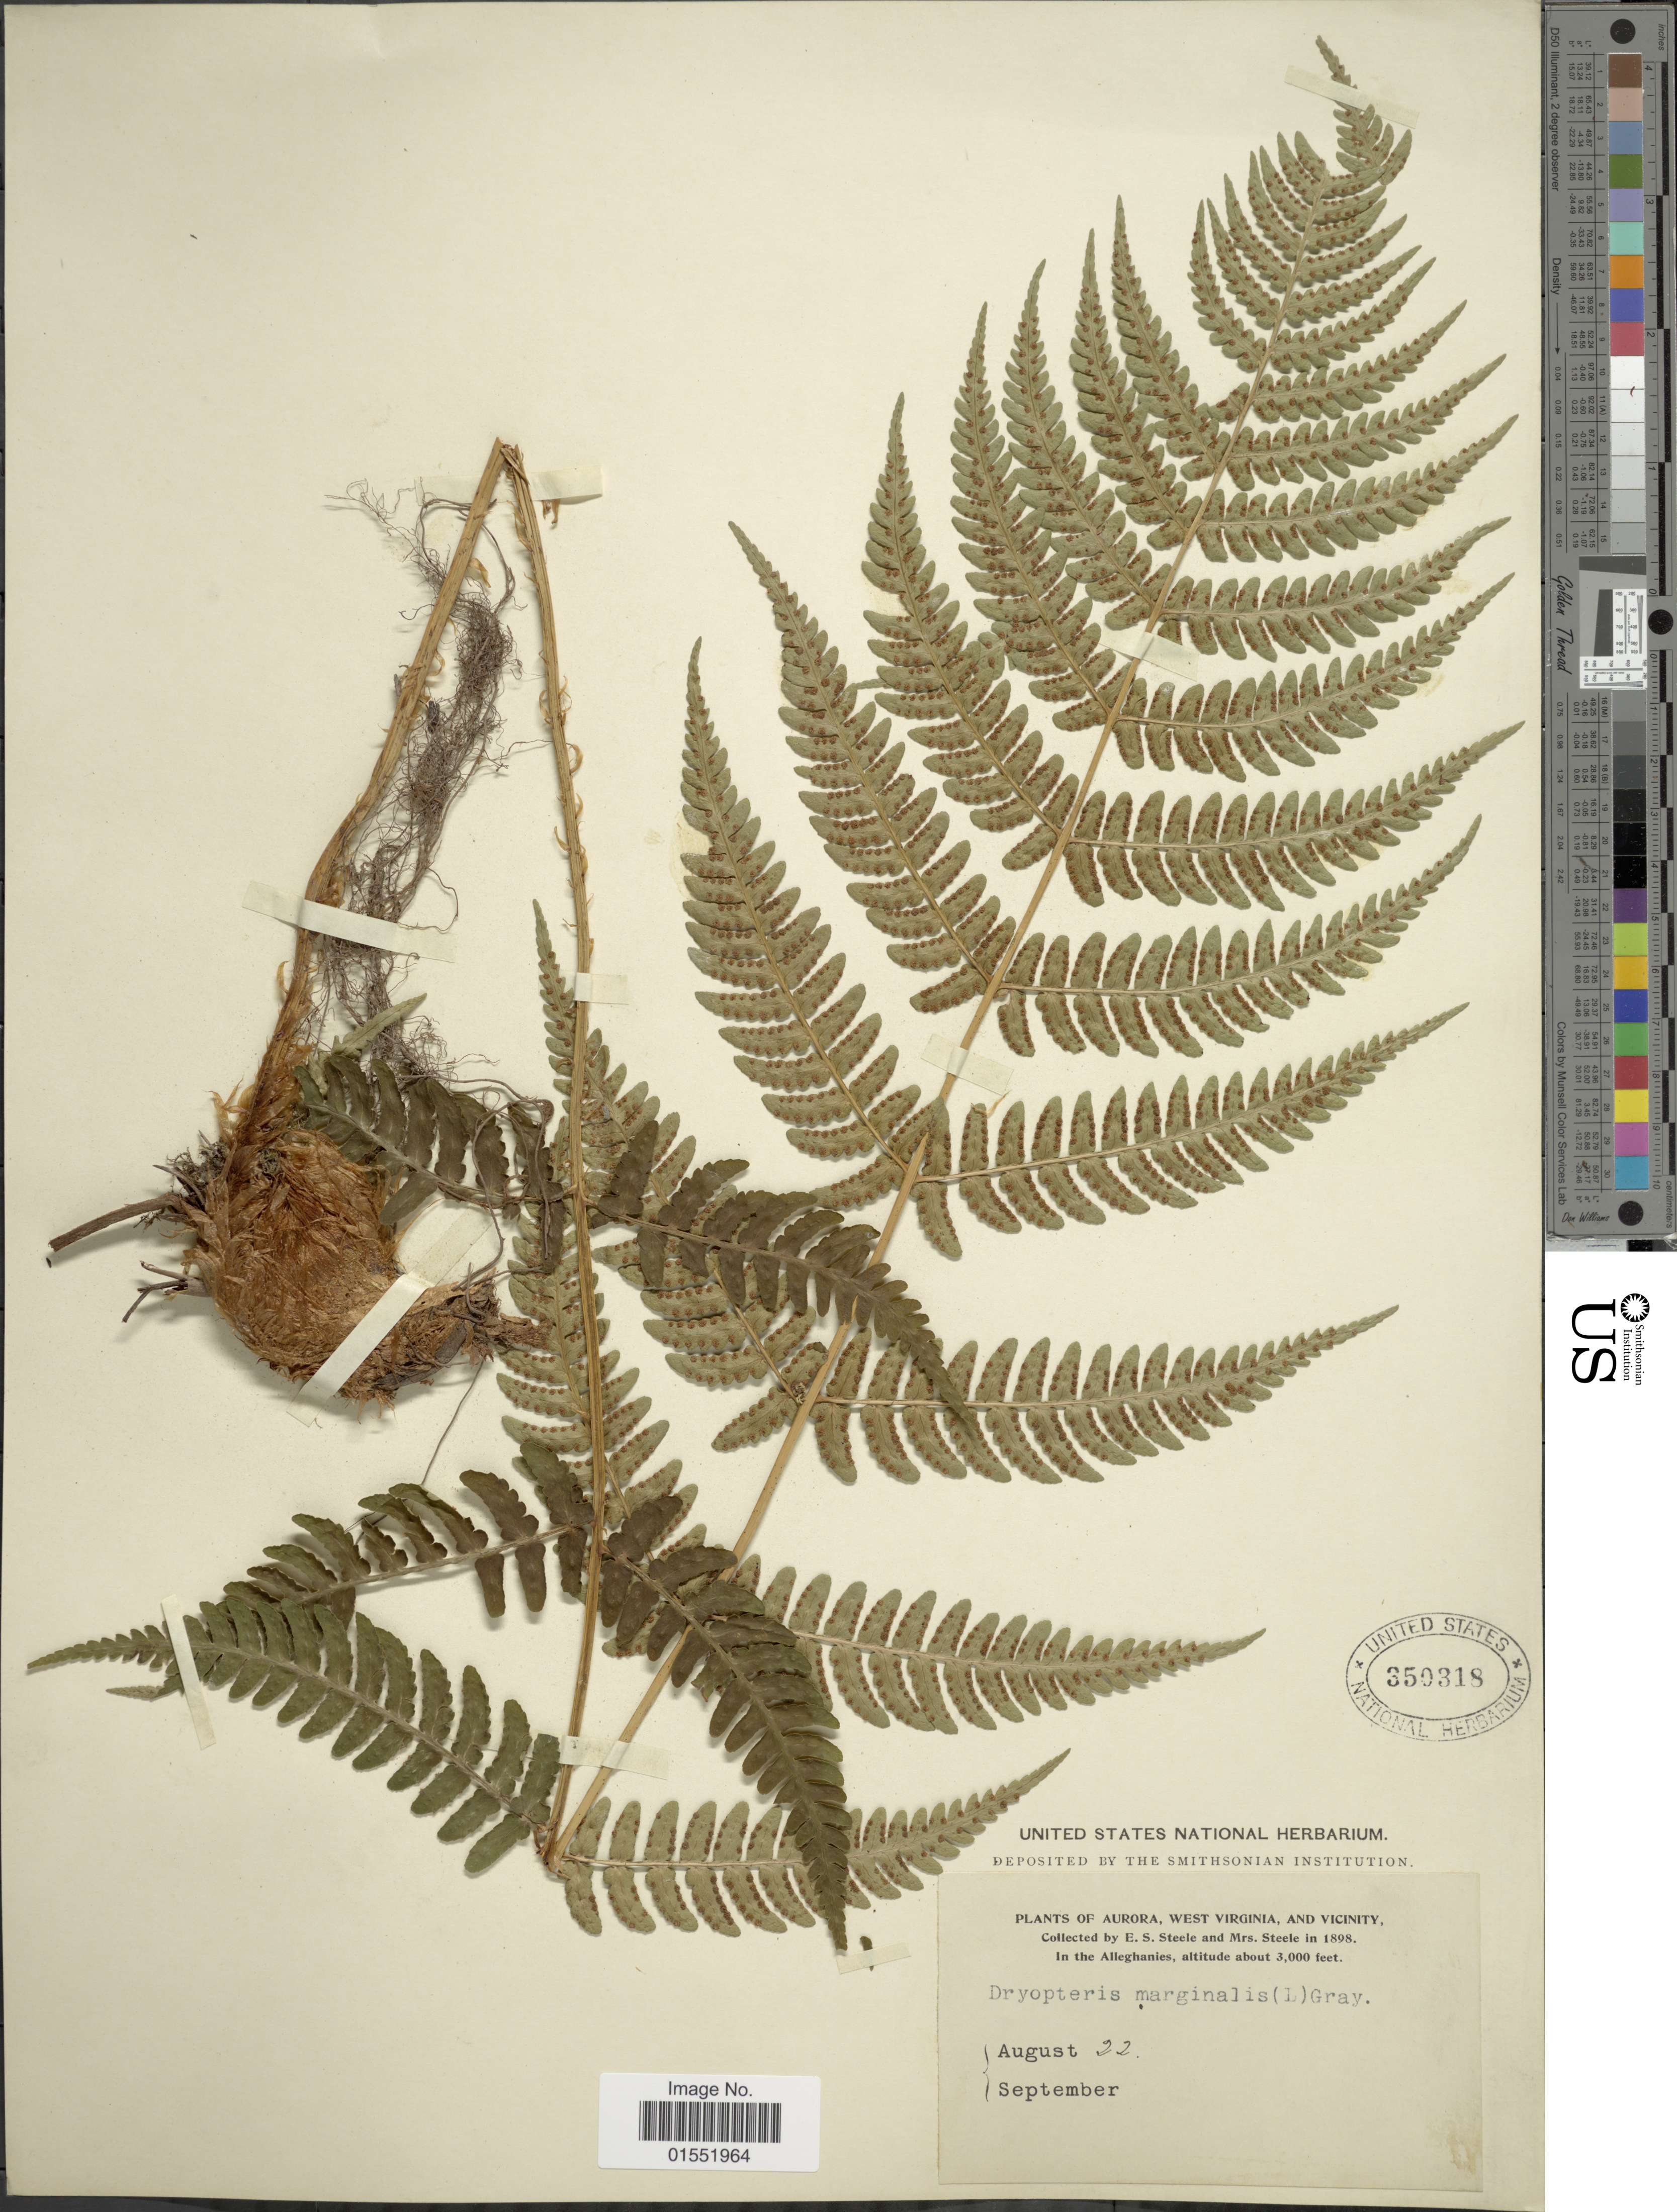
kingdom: Plantae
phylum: Tracheophyta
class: Polypodiopsida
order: Polypodiales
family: Dryopteridaceae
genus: Dryopteris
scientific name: Dryopteris marginalis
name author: (L.) A. Gray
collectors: E. Steele & Mrs. E. S. Steele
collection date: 1898-08-22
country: United States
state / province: West Virginia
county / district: Preston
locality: Aurora, West Virginia, and vicinity. In the Alleghanies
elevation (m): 914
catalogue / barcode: US 350318